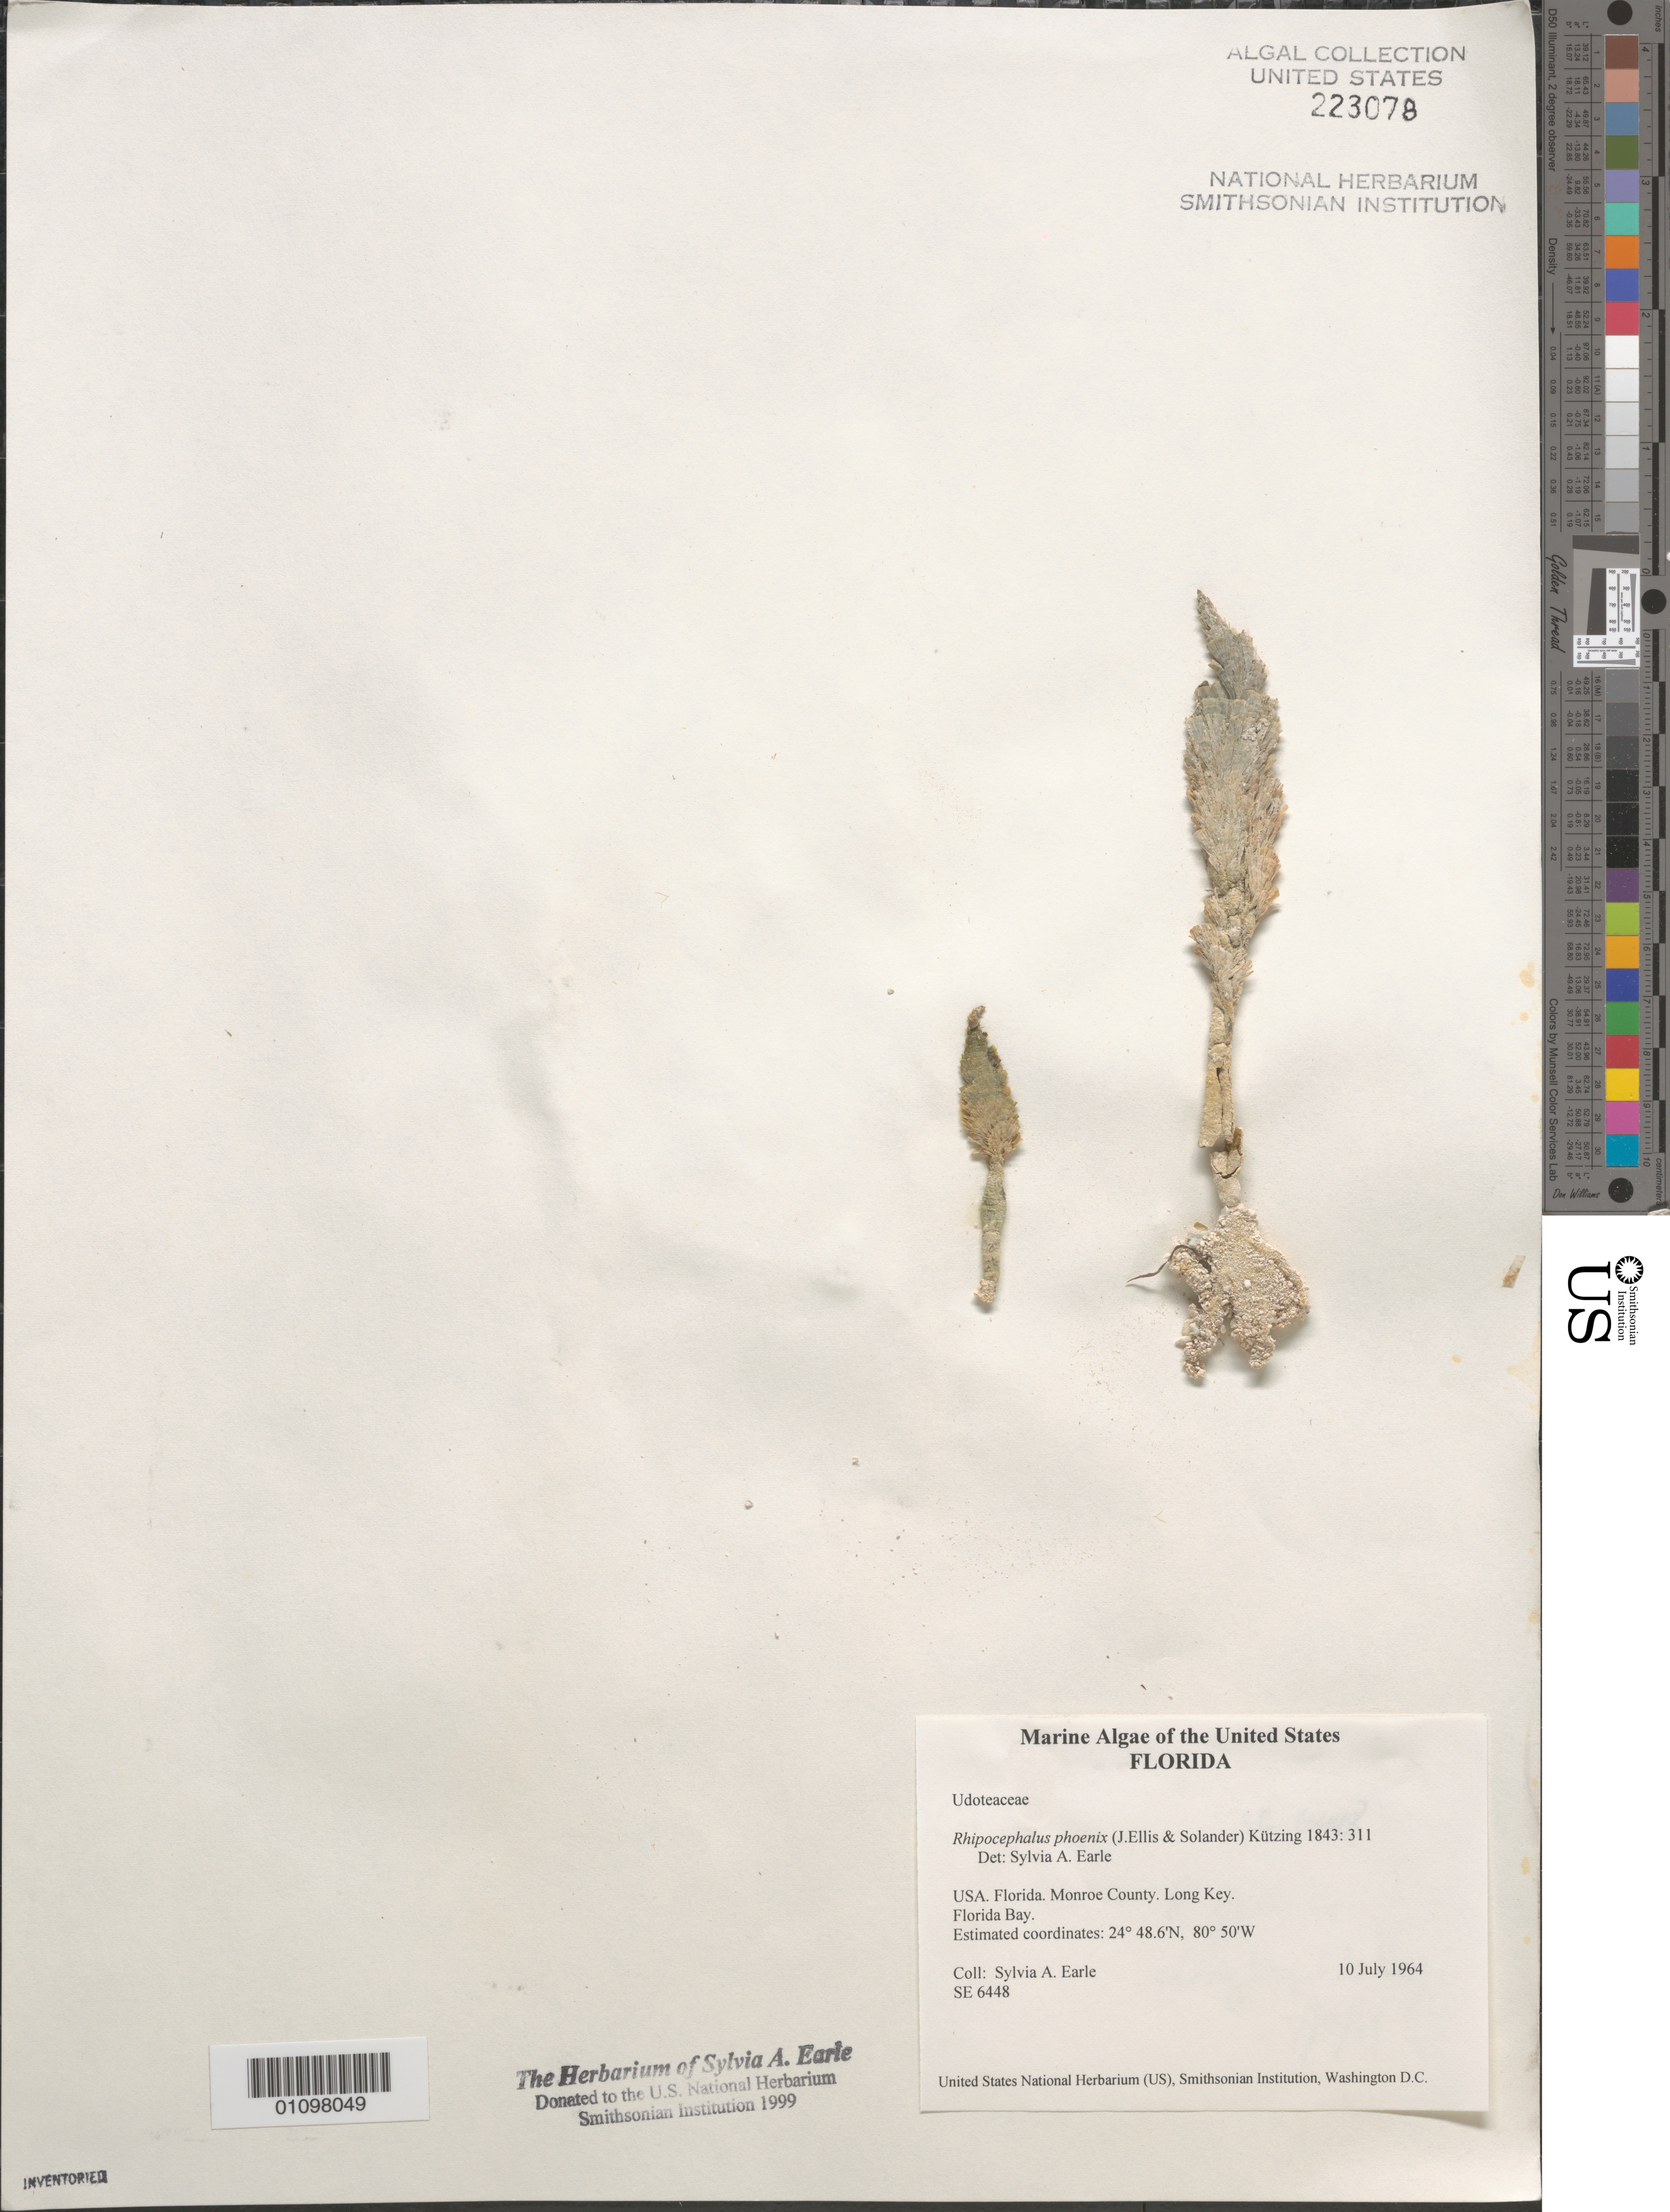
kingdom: Plantae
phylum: Chlorophyta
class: Ulvophyceae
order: Bryopsidales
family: Udoteaceae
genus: Rhipocephalus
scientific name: Rhipocephalus phoenix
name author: (J. Ellis & Sol.) Kütz.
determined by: Earle, S. A.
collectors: S. A. Earle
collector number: SE 6448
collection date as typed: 10 Jul 1964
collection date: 1964-07-10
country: United States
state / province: Florida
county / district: Monroe County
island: Long Key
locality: Florida Bay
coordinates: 24 48.6'N, 80 50'W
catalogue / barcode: US 223078